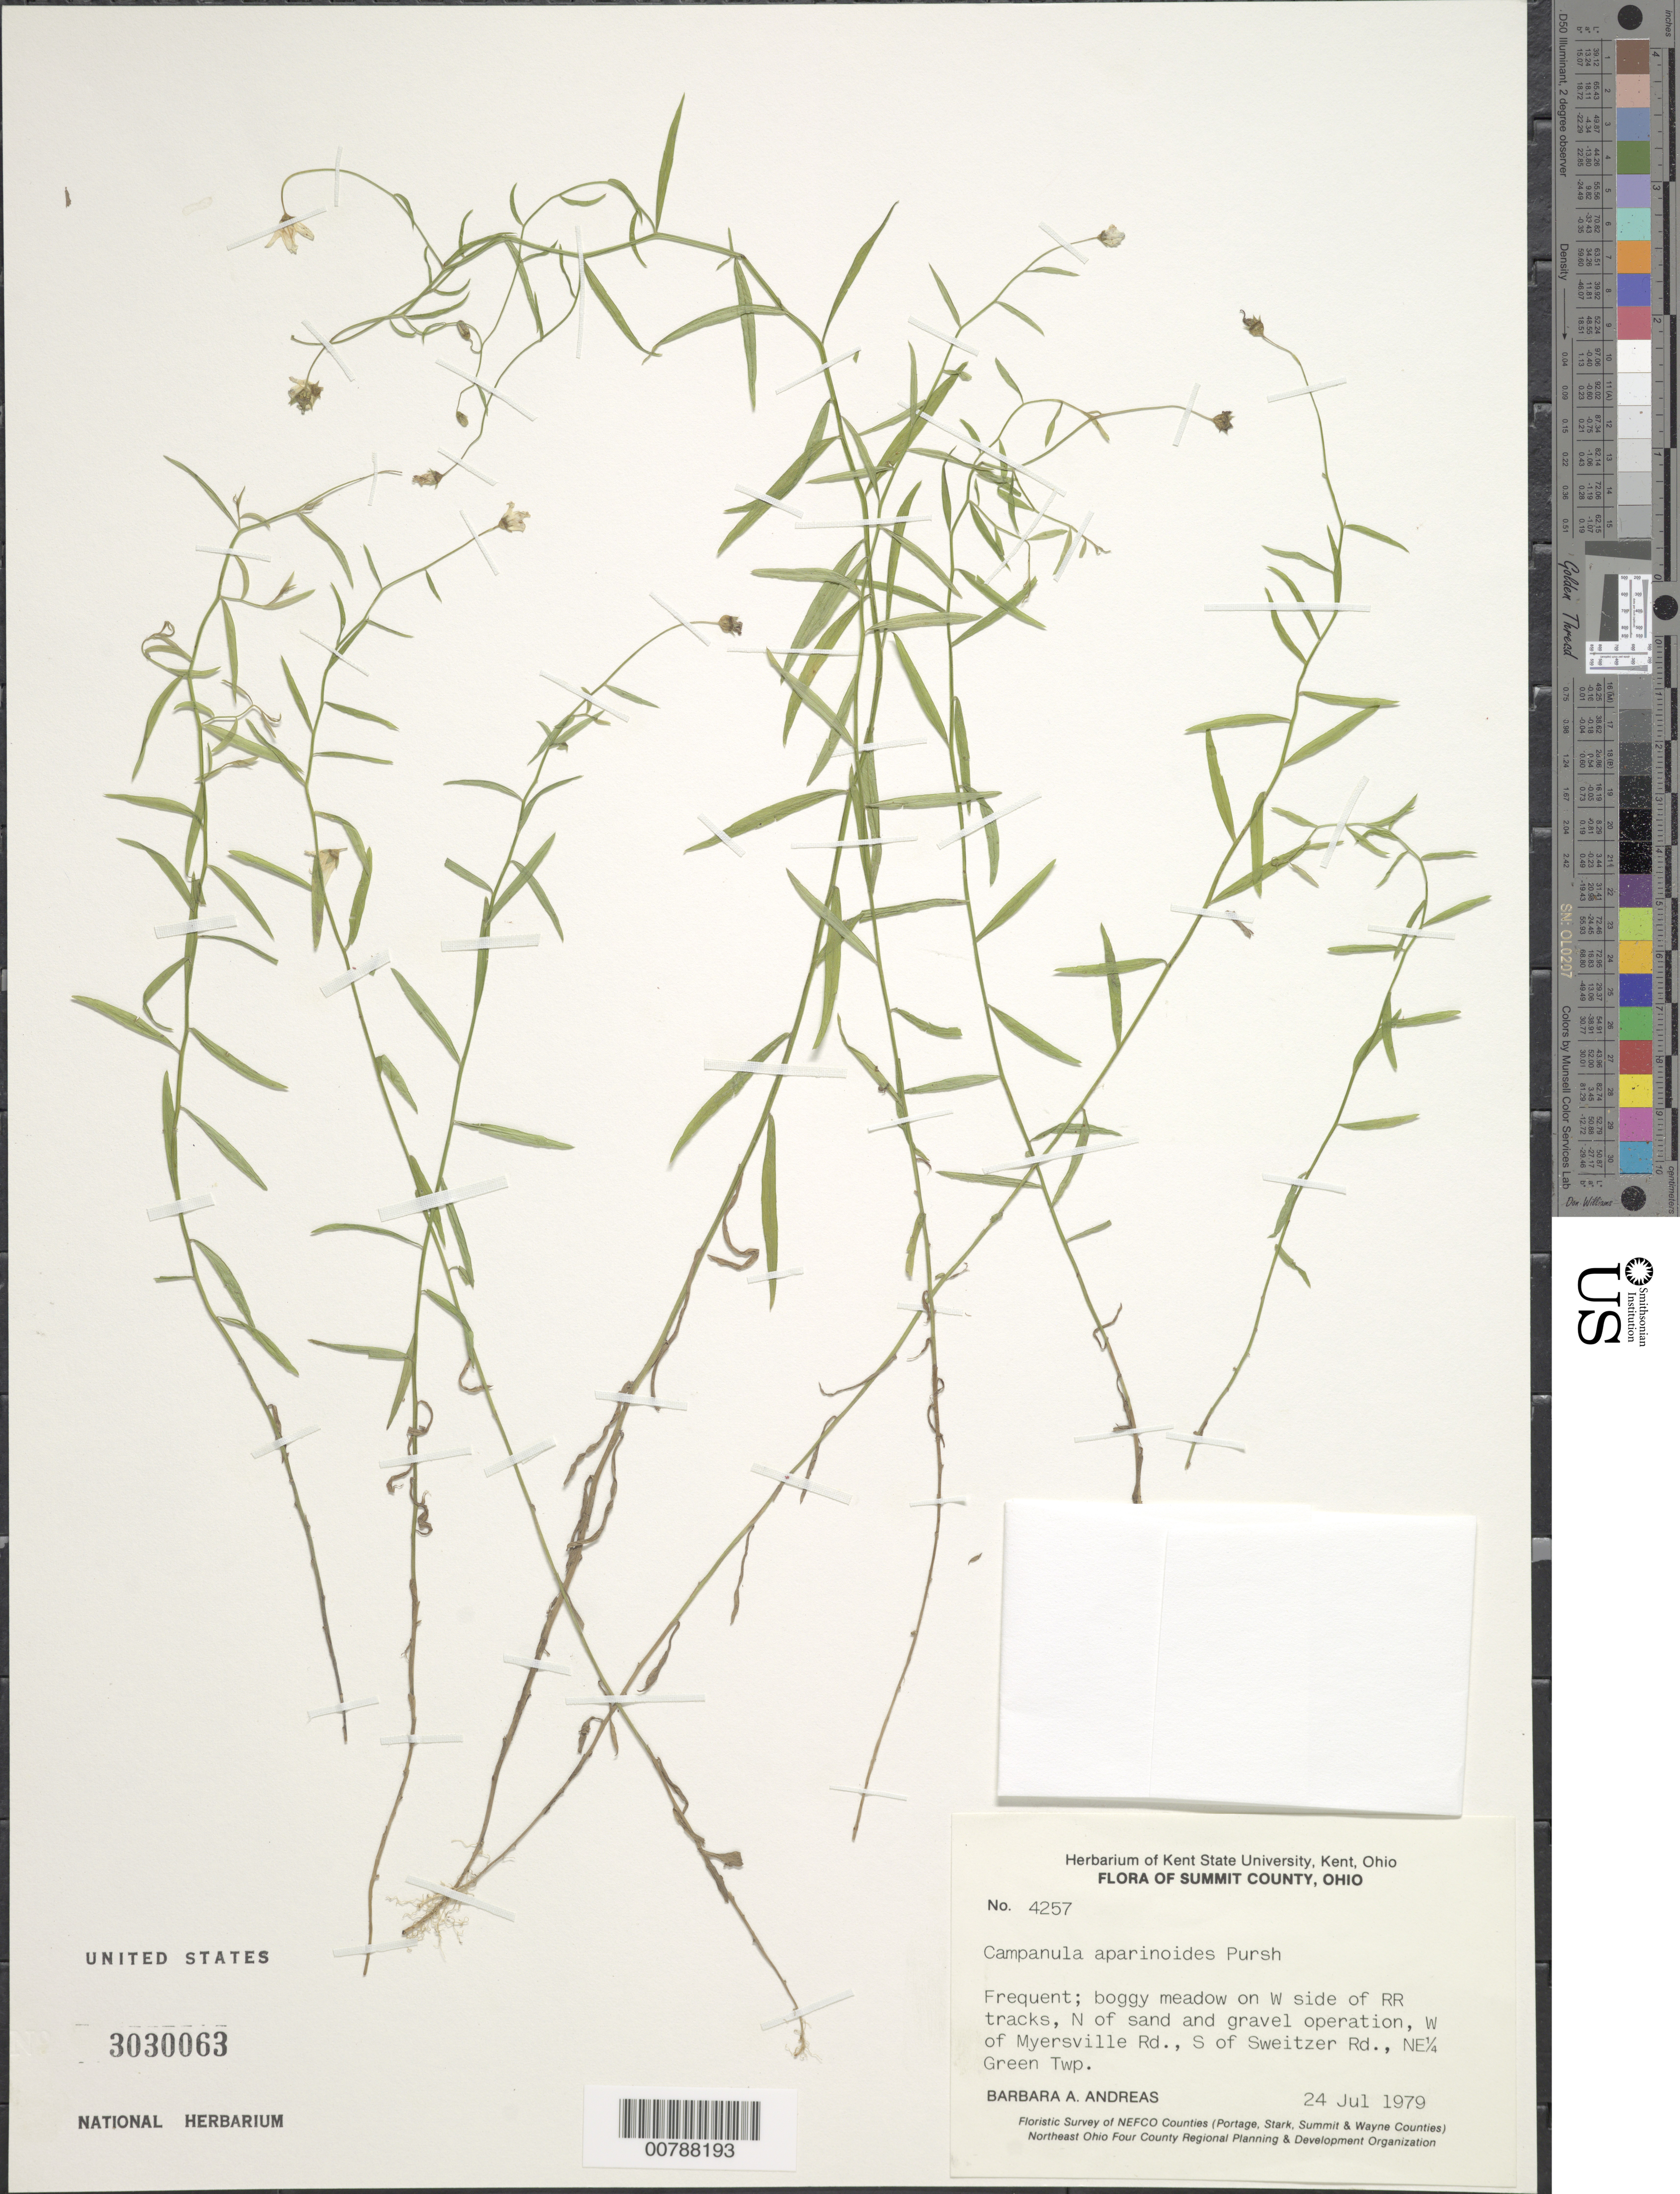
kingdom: Plantae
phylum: Tracheophyta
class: Magnoliopsida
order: Asterales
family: Campanulaceae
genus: Campanula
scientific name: Campanula aparinoides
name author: Pursh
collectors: B. A. Andreas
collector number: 4257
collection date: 1979-07-24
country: United States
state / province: Ohio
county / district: Summit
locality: W side of RR tracks, N of sand and gravel operation, W of Myersville Rd., S of Sweitzer Rd., ne Green Twp.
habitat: Boggy meadow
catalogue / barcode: US 3030063